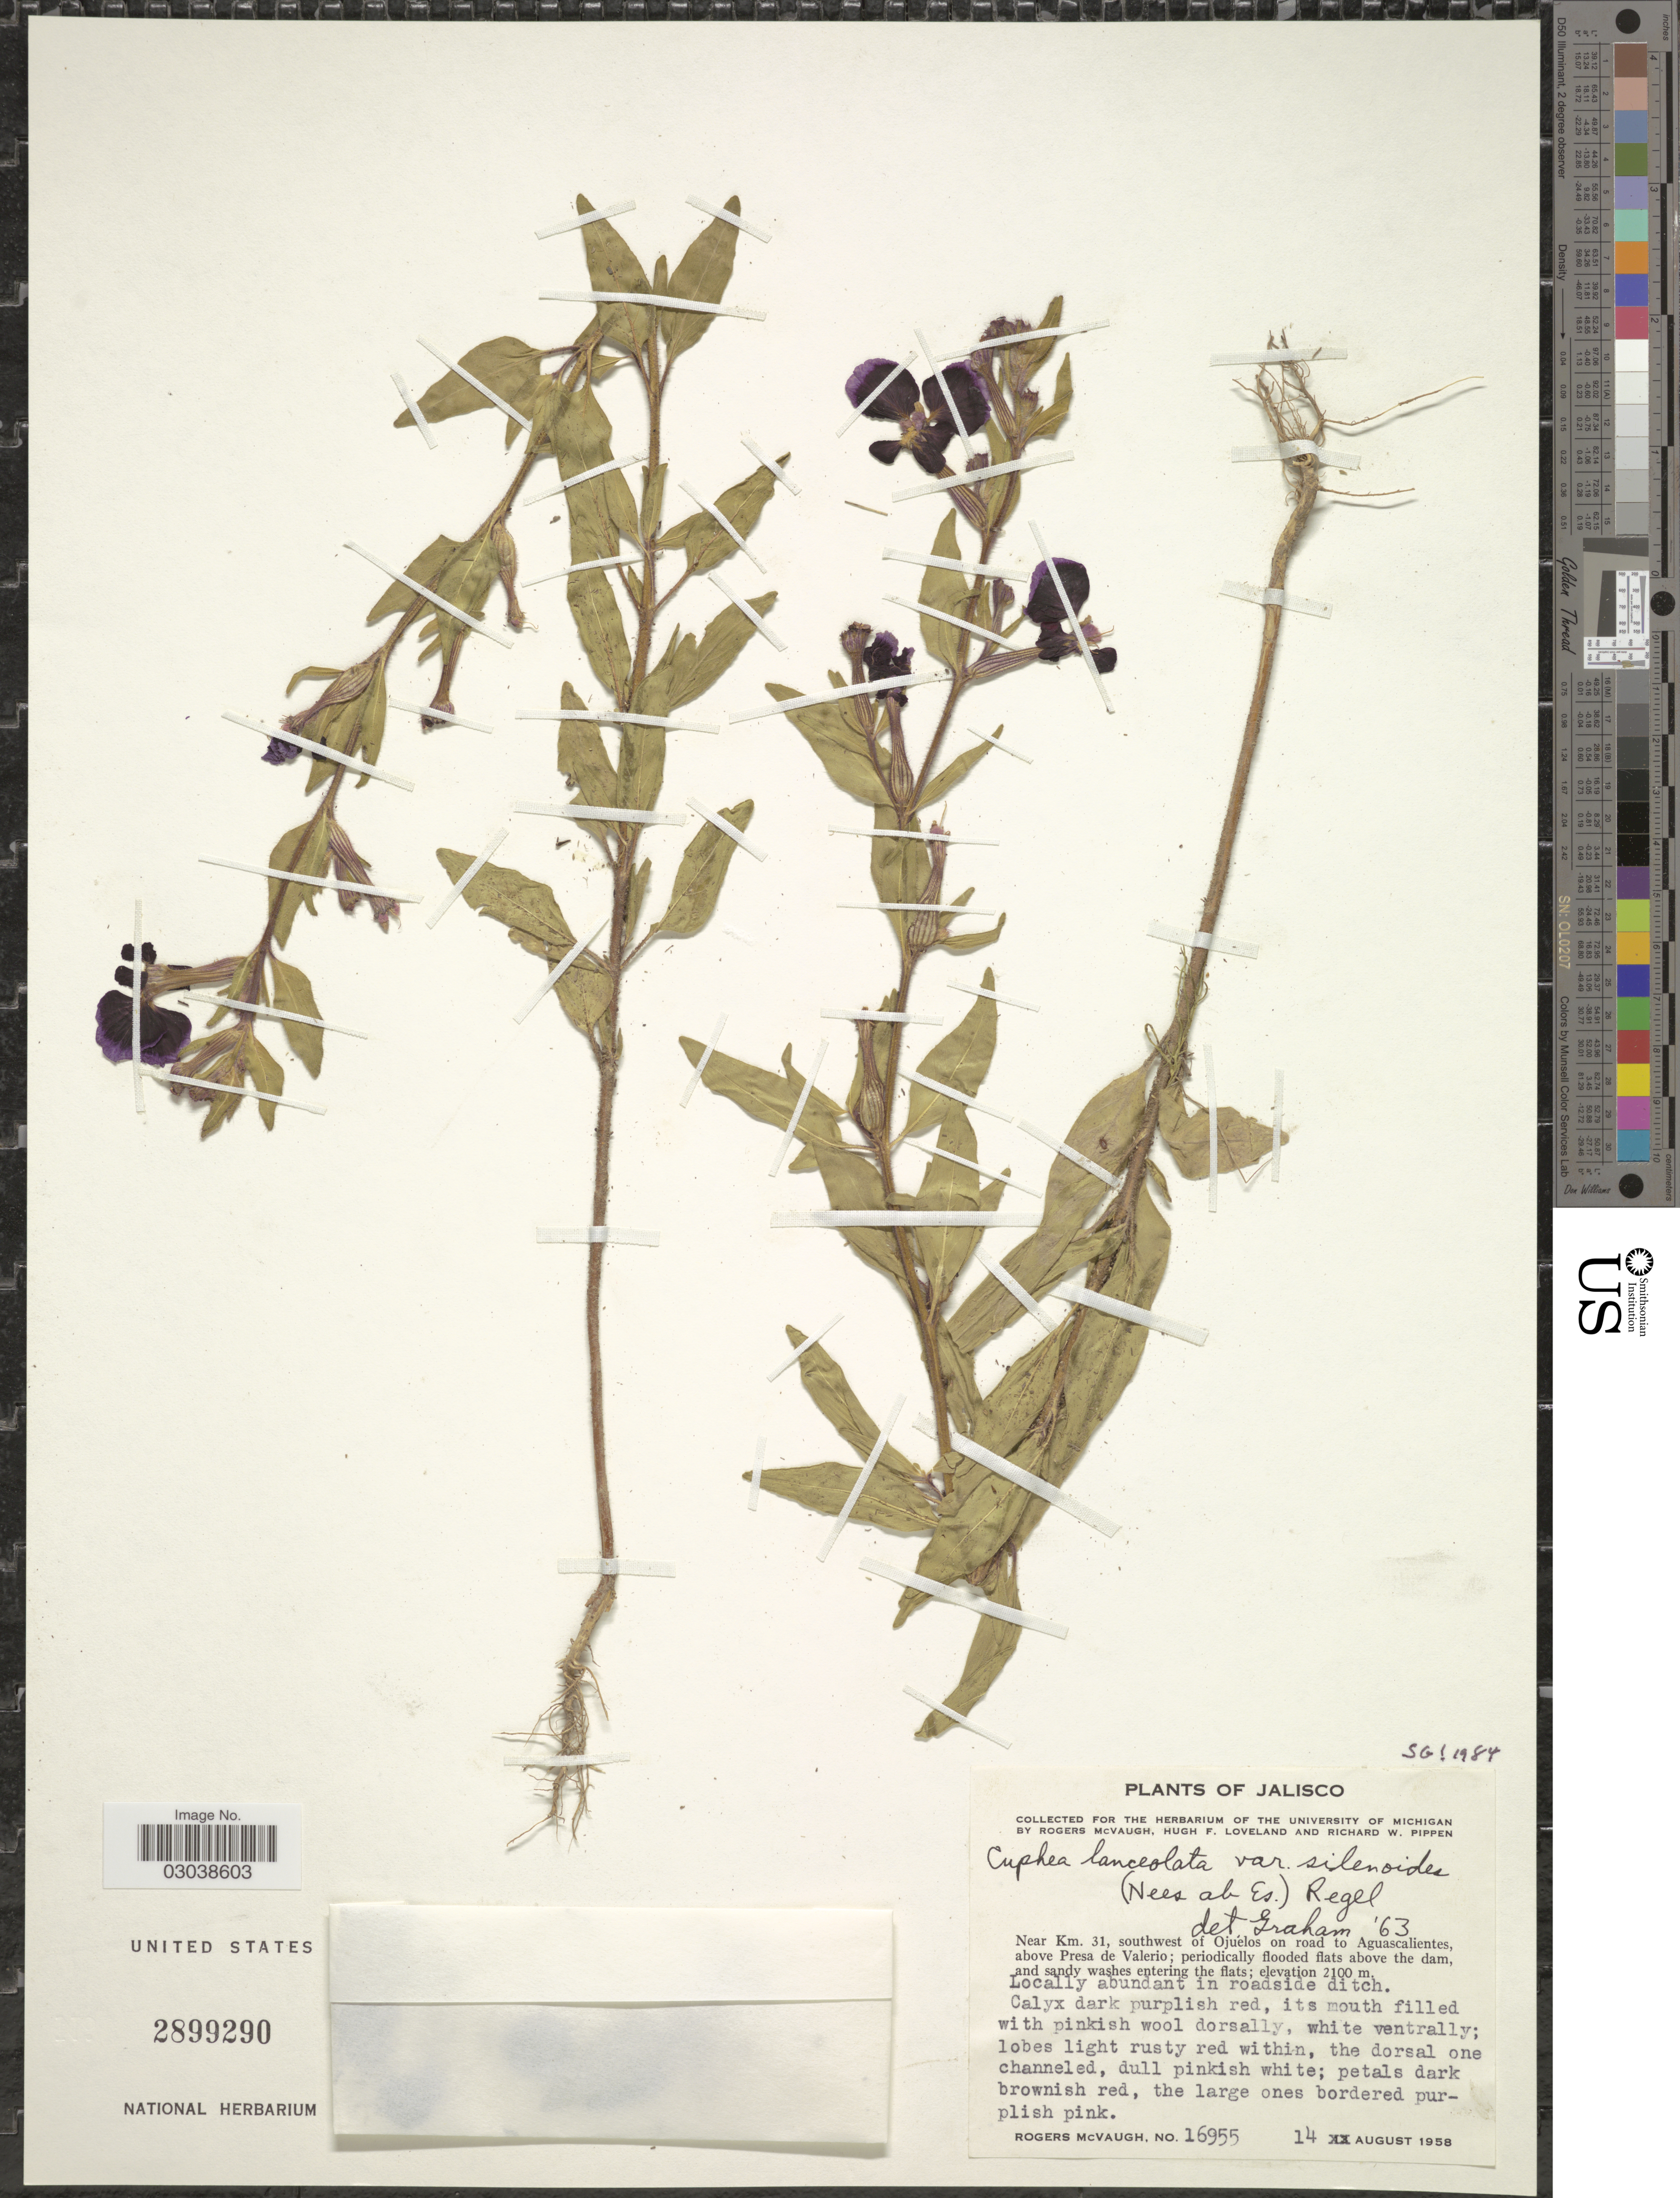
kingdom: Plantae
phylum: Tracheophyta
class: Magnoliopsida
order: Myrtales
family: Lythraceae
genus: Cuphea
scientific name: Cuphea lanceolata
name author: W.T. Aiton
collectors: R. McVaugh, H. Loveland & R. W. Pippen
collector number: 16955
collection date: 1958-08-14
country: Mexico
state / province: Jalisco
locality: Near km. 31, southwest of Ojuélos on road to Aguascalientes, above Presa de Valerio.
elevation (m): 2100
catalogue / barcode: US 2899290